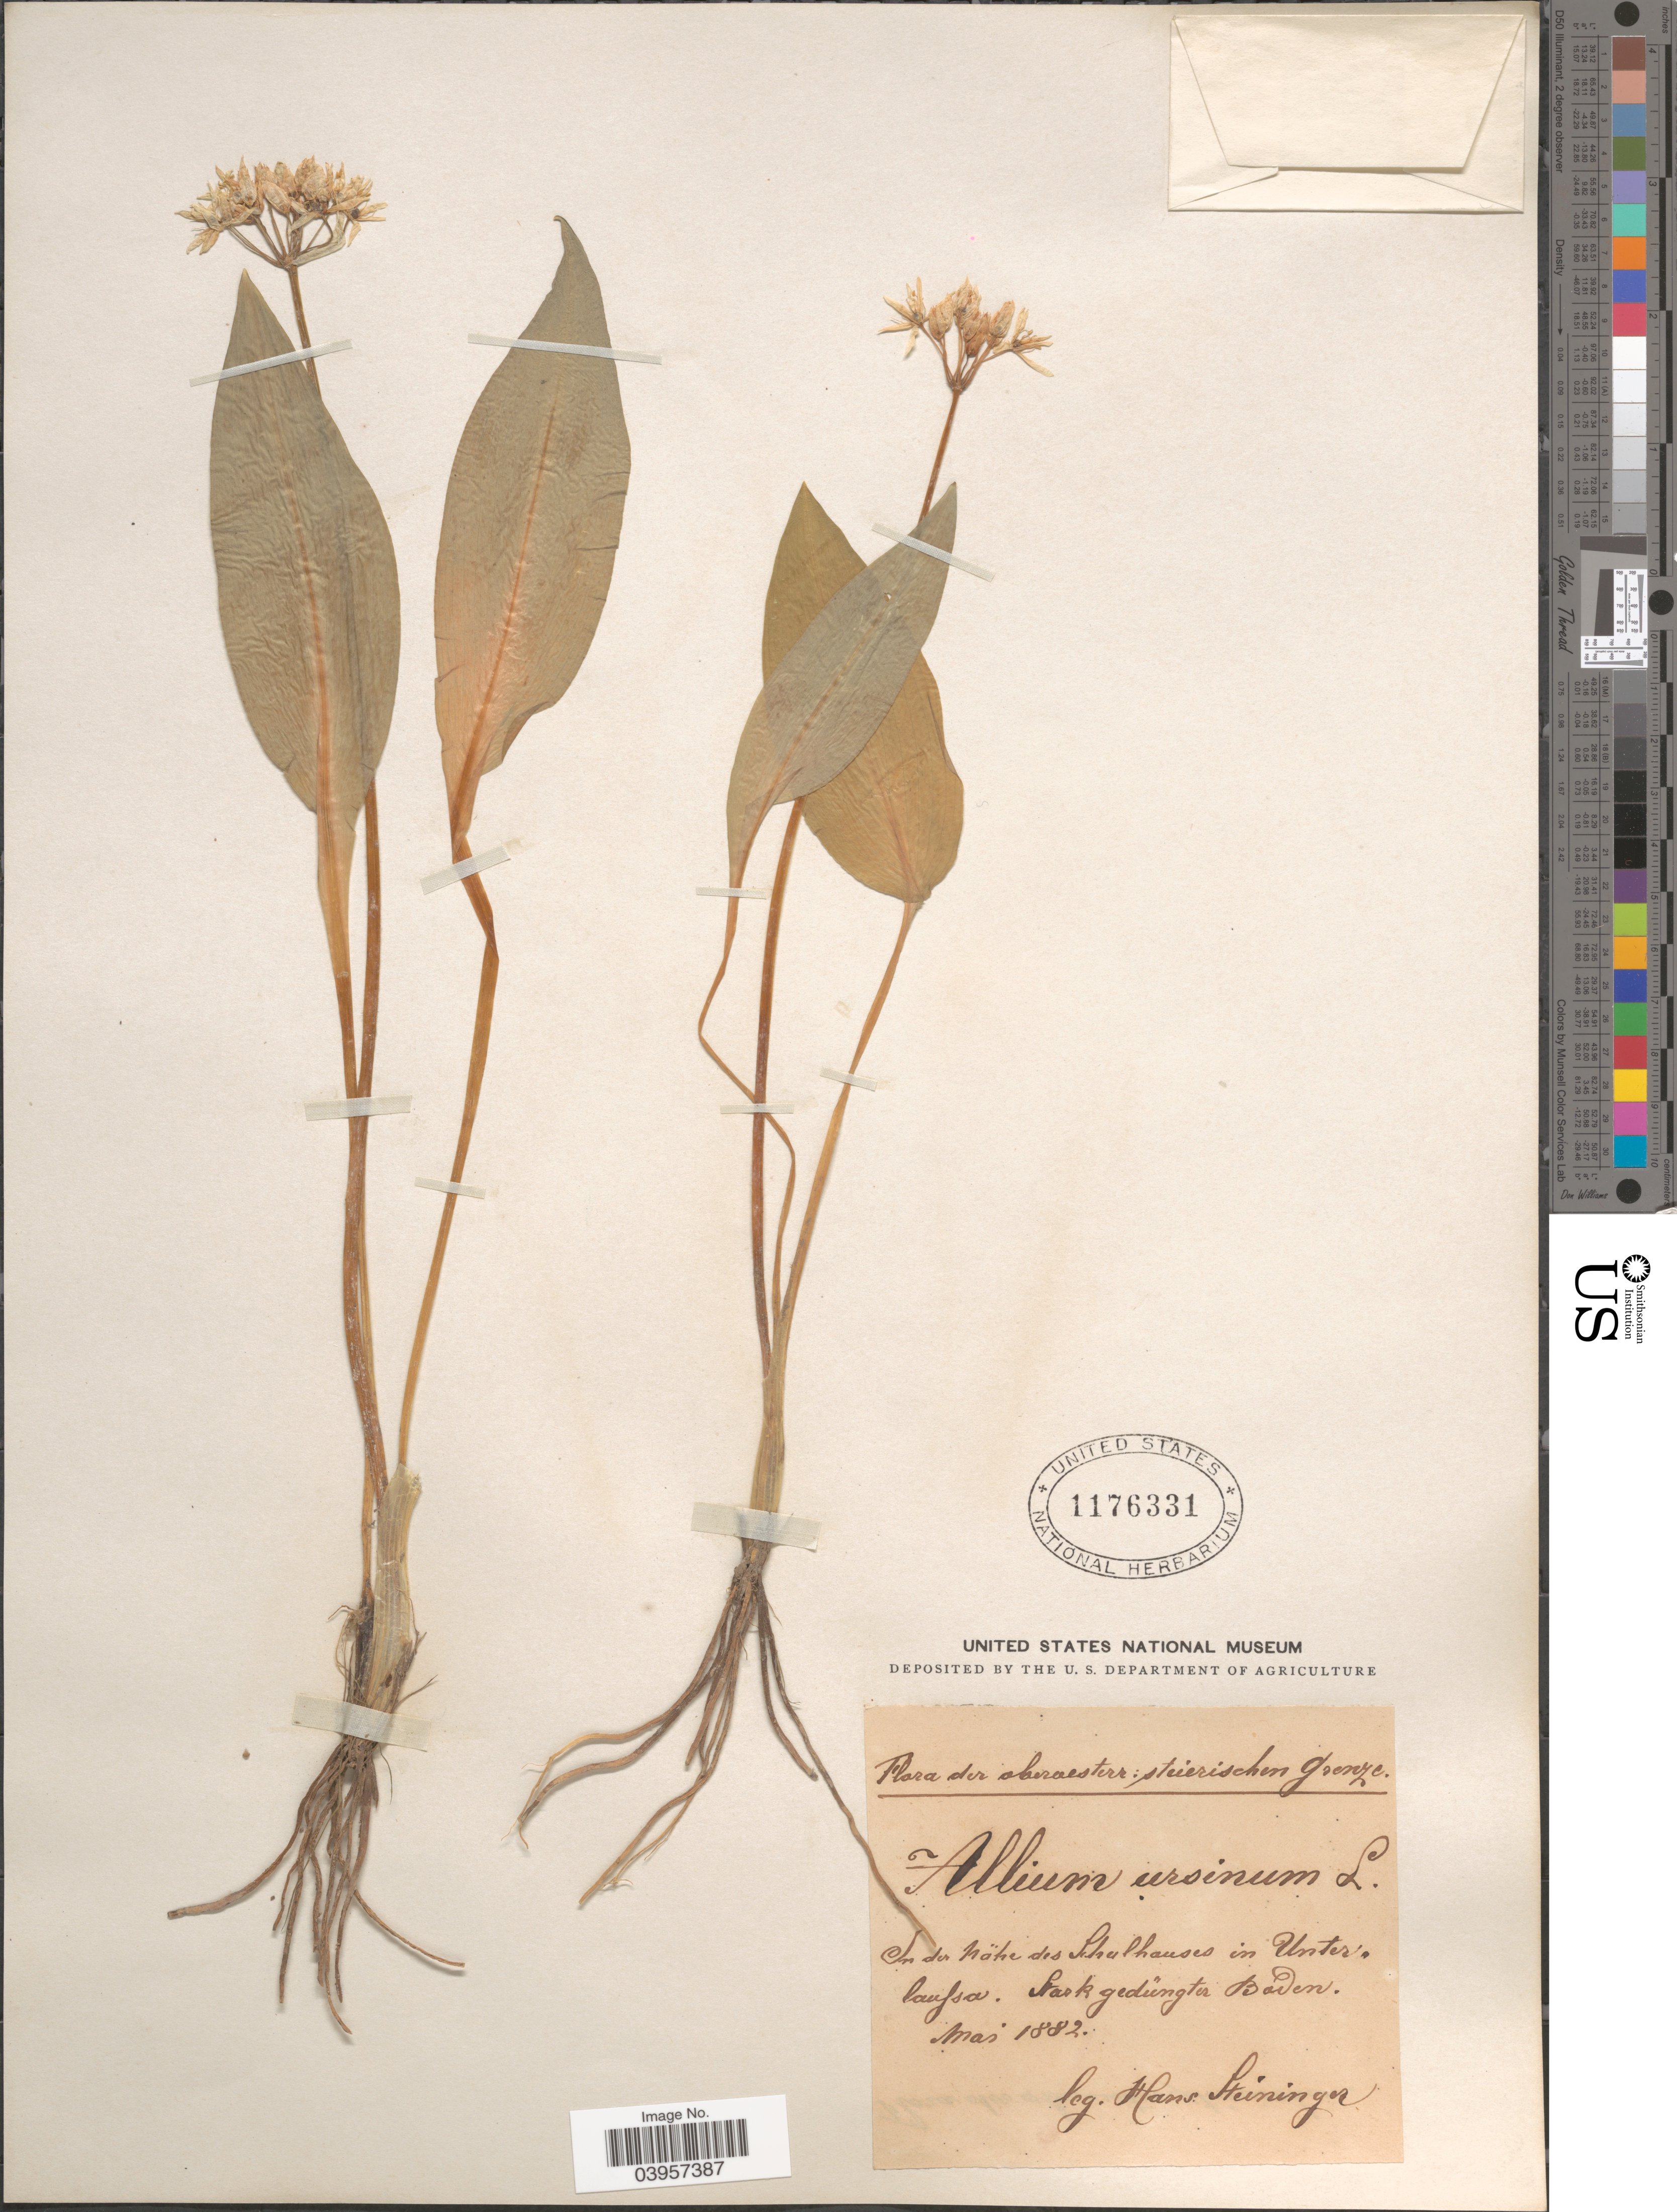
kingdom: Plantae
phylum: Tracheophyta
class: Liliopsida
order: Asparagales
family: Amaryllidaceae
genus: Allium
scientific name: Allium ursinum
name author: L.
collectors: H. Steininger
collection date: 1882-05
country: Austria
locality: Oberoesterroich: steierischen Grenze. In der Nätie des Schulhauses in Unter laufsa. Sask gedüngter Baden. [interpreted]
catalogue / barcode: US 1176331